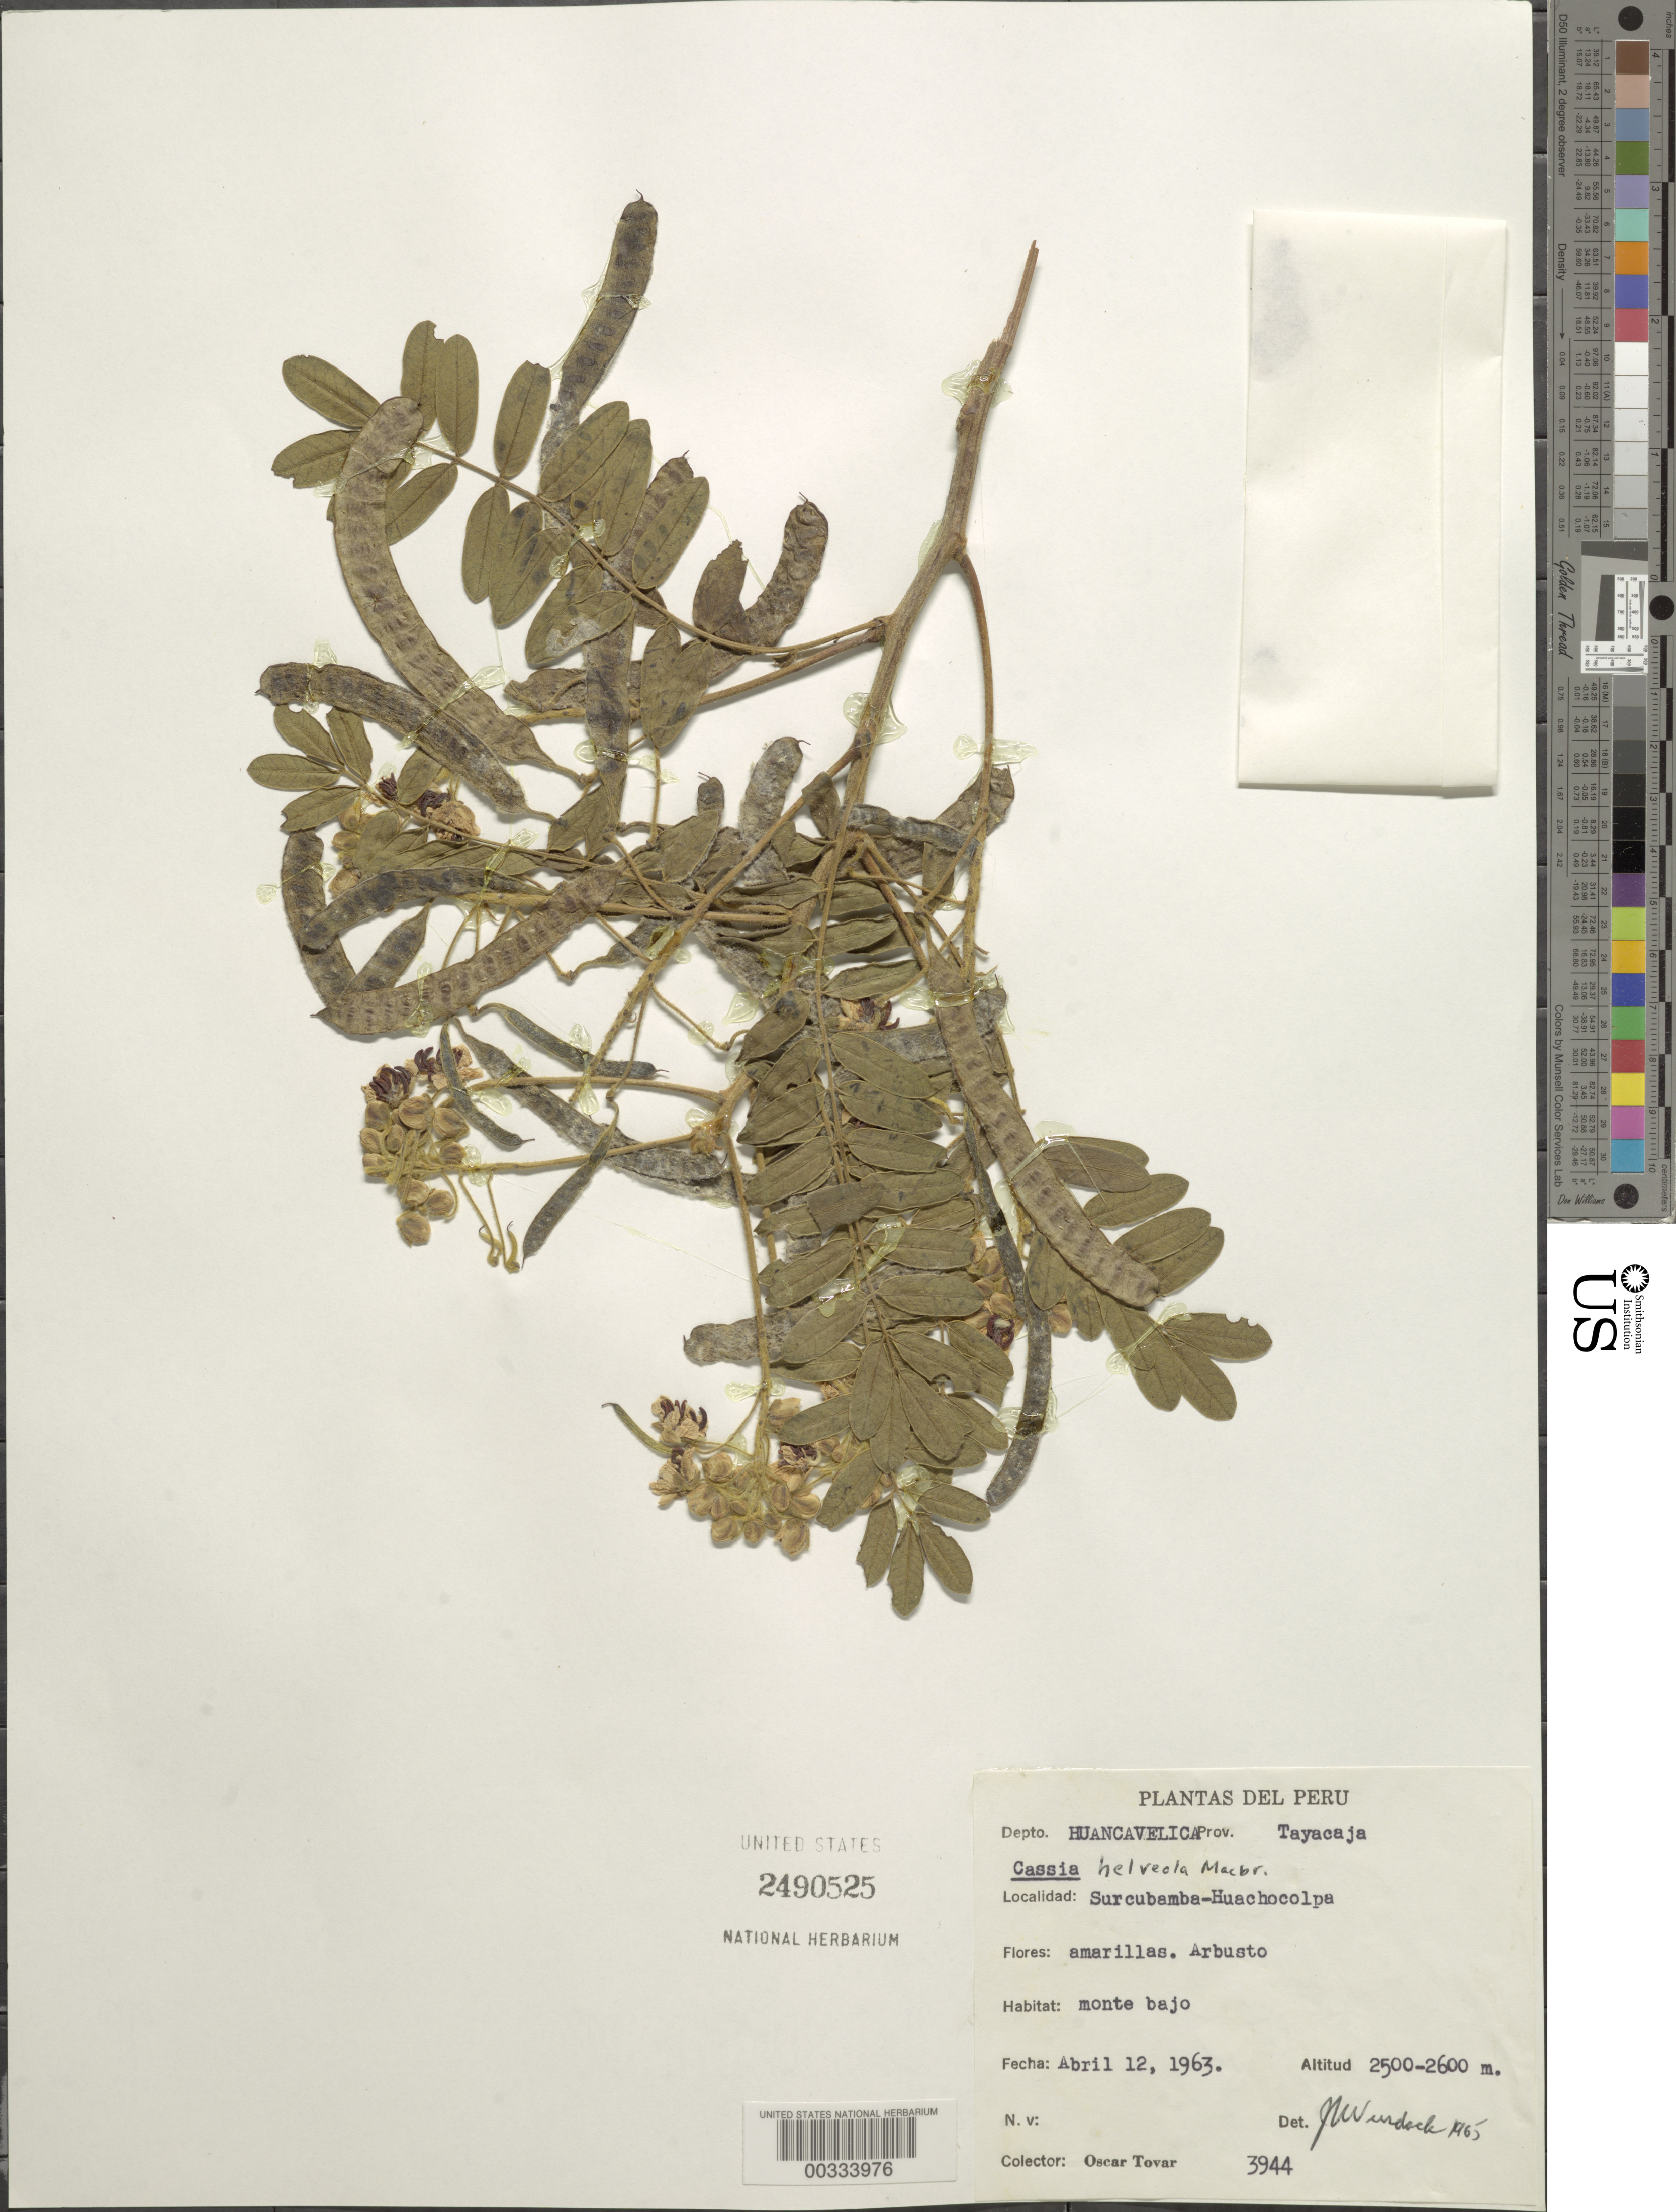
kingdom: Plantae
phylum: Tracheophyta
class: Magnoliopsida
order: Fabales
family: Fabaceae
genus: Senna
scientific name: Senna birostris var. helveola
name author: (J.F. Macbr.) H.S. Irwin & Barneby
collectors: Ó. Tovar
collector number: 3944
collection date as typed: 12 Apr 1963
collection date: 1963-04-12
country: Peru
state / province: Huancavelica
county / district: Tayacaja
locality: Surcumbamba [?] - Huachocolpa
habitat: Lower mountain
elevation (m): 2500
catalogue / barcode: US 2490525